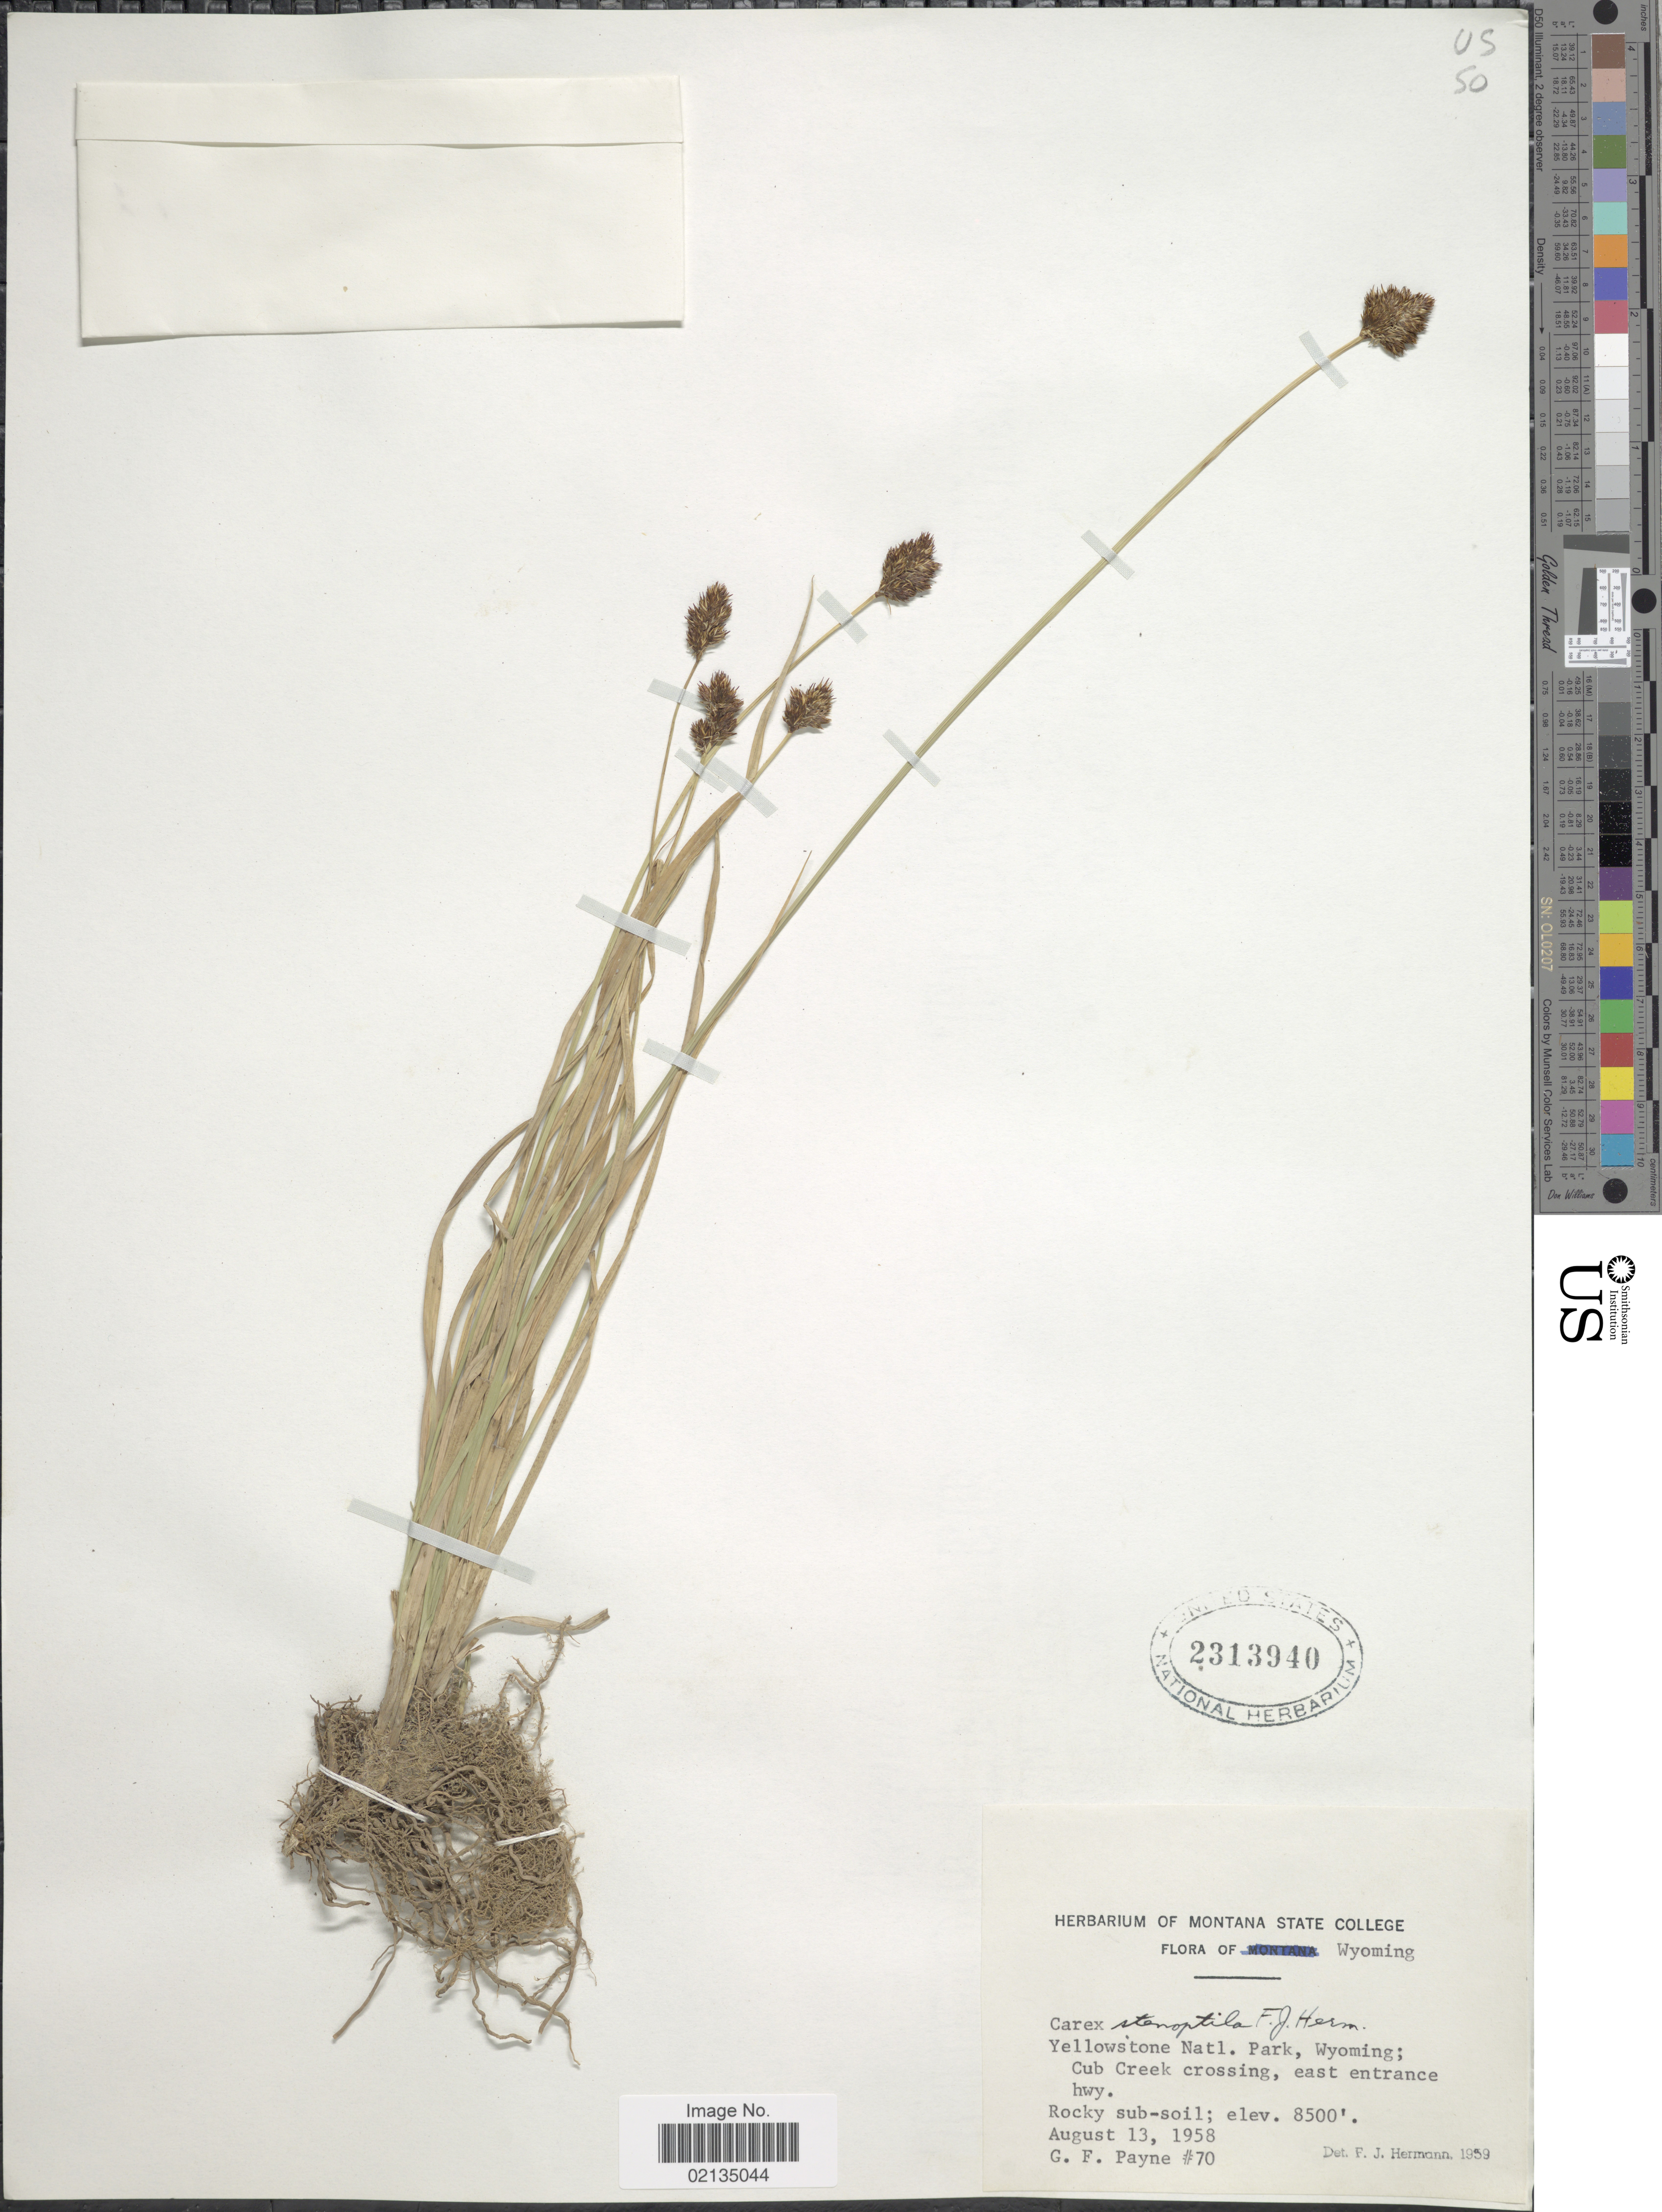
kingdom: Plantae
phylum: Tracheophyta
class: Liliopsida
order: Poales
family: Cyperaceae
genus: Carex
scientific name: Carex stenoptila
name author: F.J. Herm.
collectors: G. Payne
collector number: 70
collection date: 1958-08-13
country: United States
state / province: Wyoming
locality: Wyoming, Yellowstone Natl. Park, Wyoming, Cub Creek crossing, east entrance hwy.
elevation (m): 2591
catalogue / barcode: US 2313940